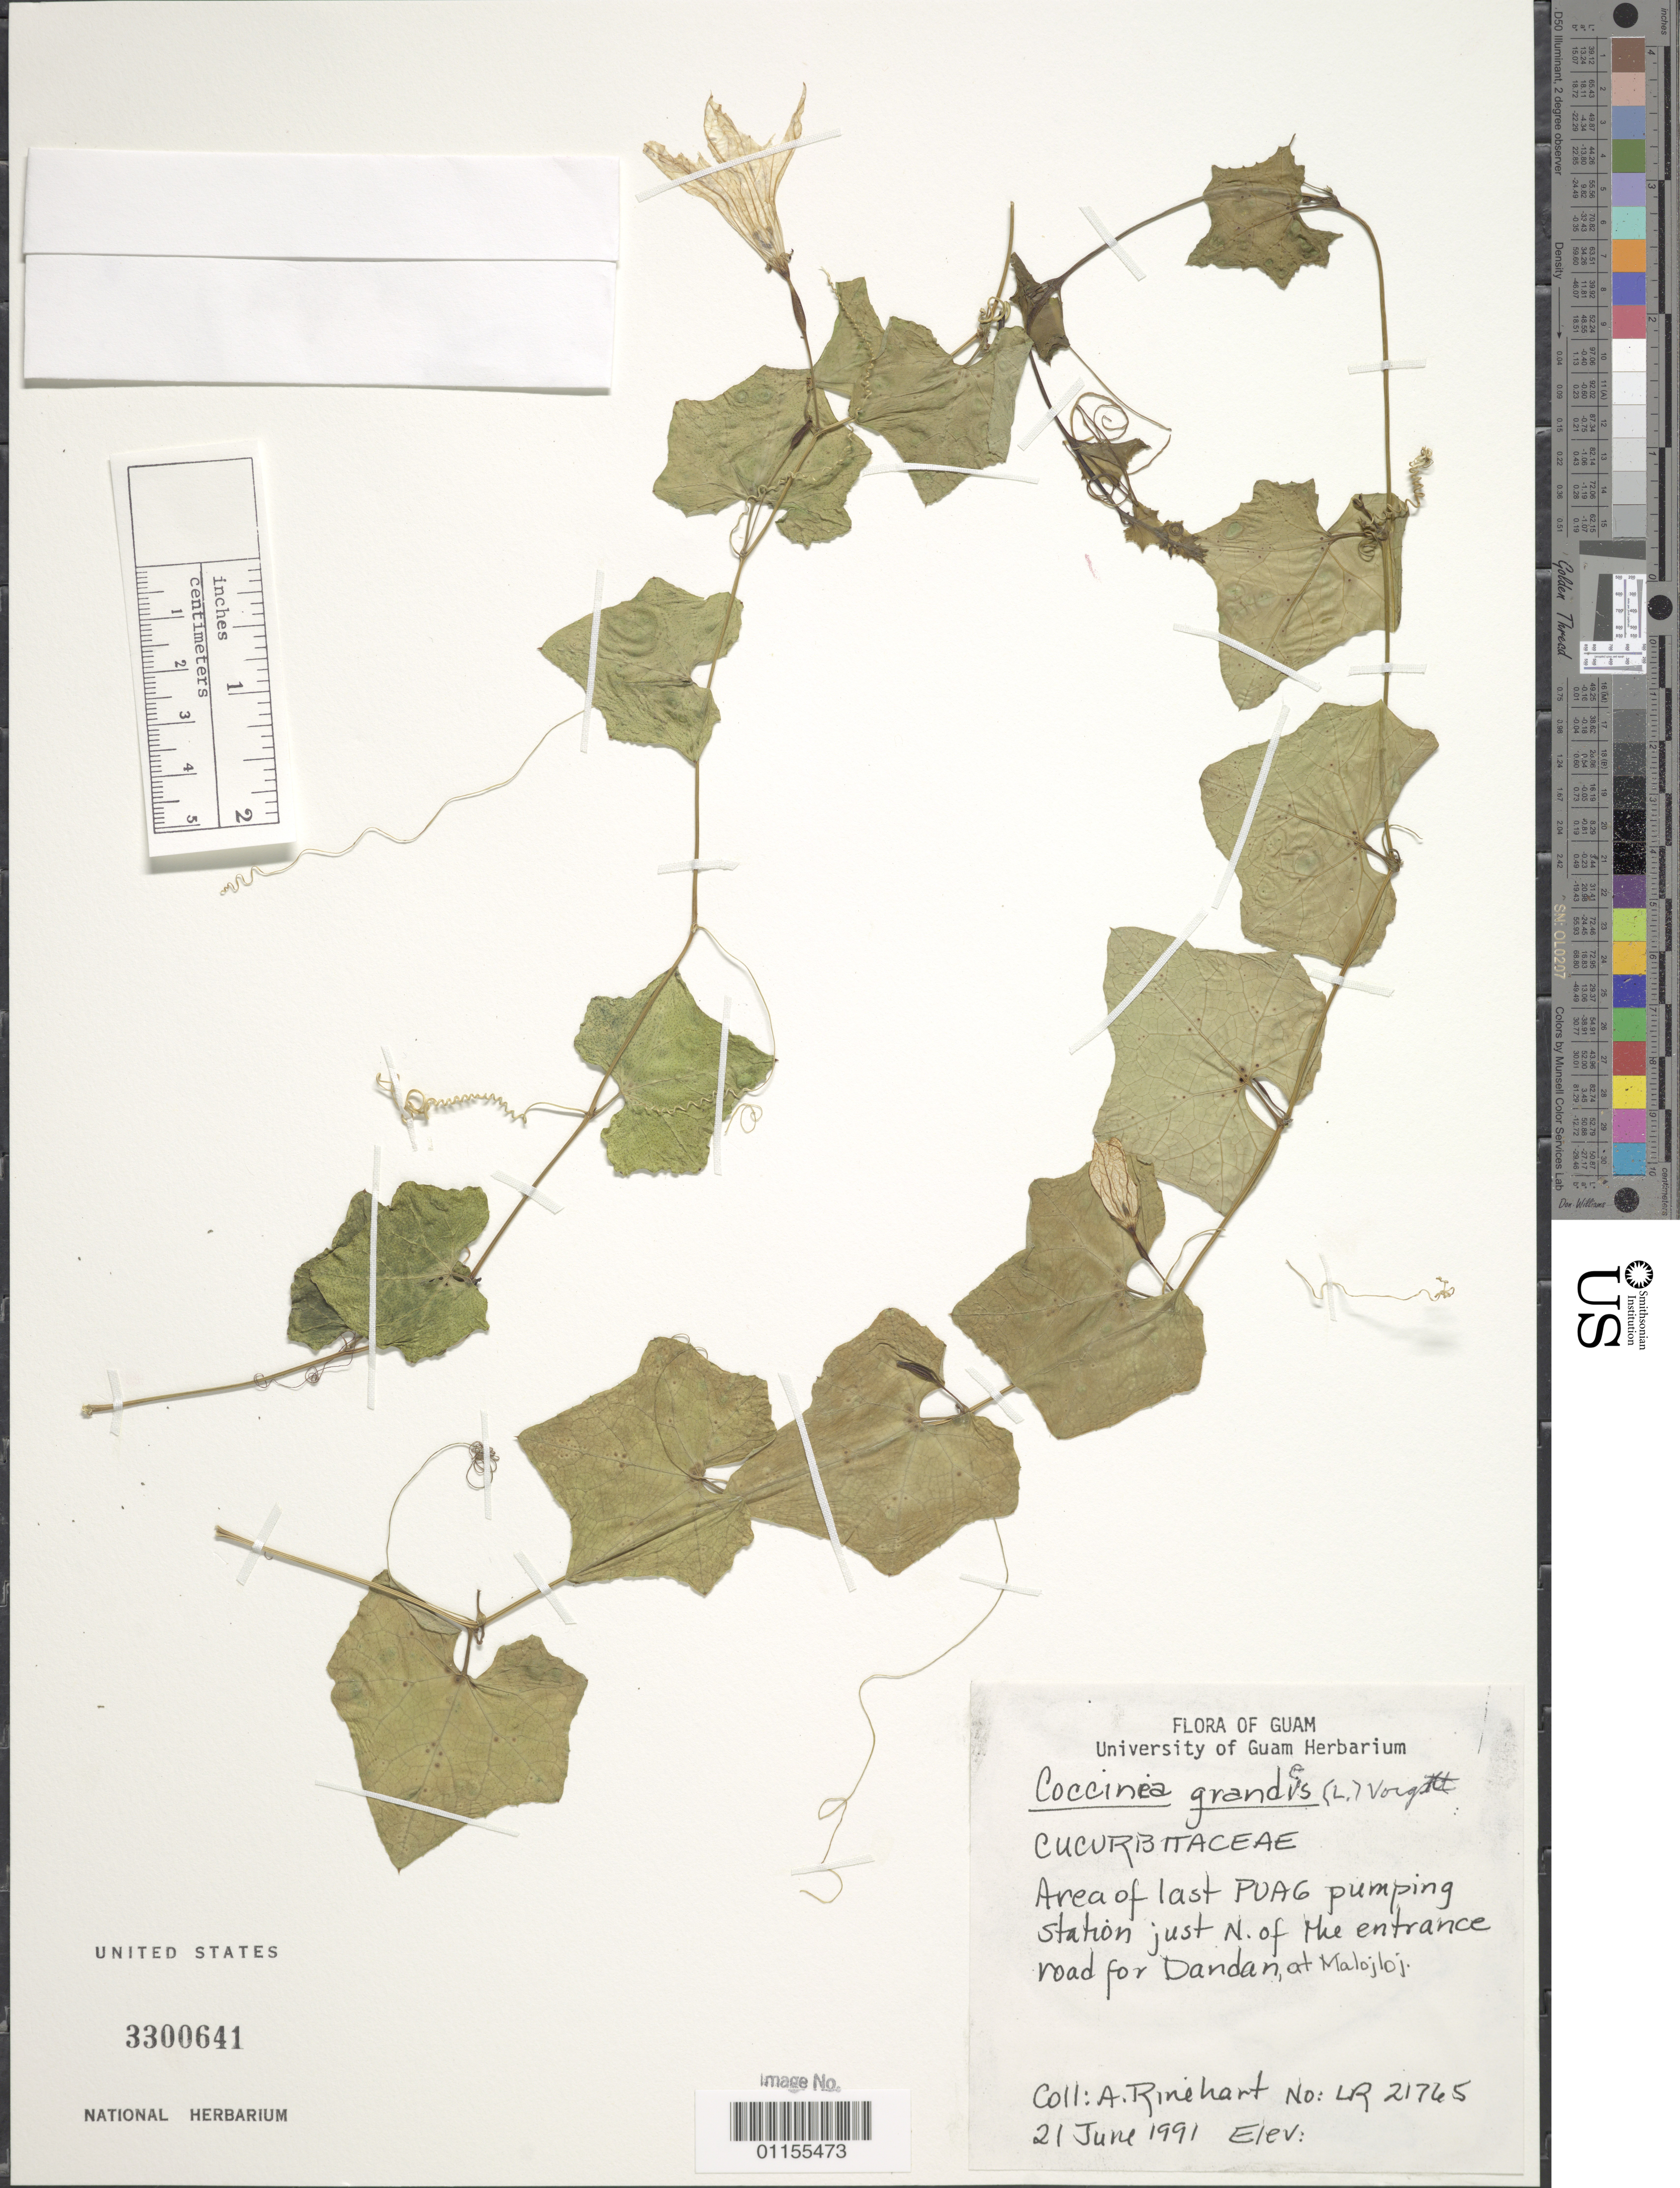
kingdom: Plantae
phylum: Tracheophyta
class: Magnoliopsida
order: Cucurbitales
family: Cucurbitaceae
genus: Coccinia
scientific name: Coccinia grandis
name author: (L.) Voigt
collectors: A. Rinehart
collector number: LR21675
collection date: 1991-06-21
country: Guam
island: Guam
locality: Area of last PUAG pumping station just N. of the entrance road for Dandan, at Malojloj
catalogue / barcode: US 3300641